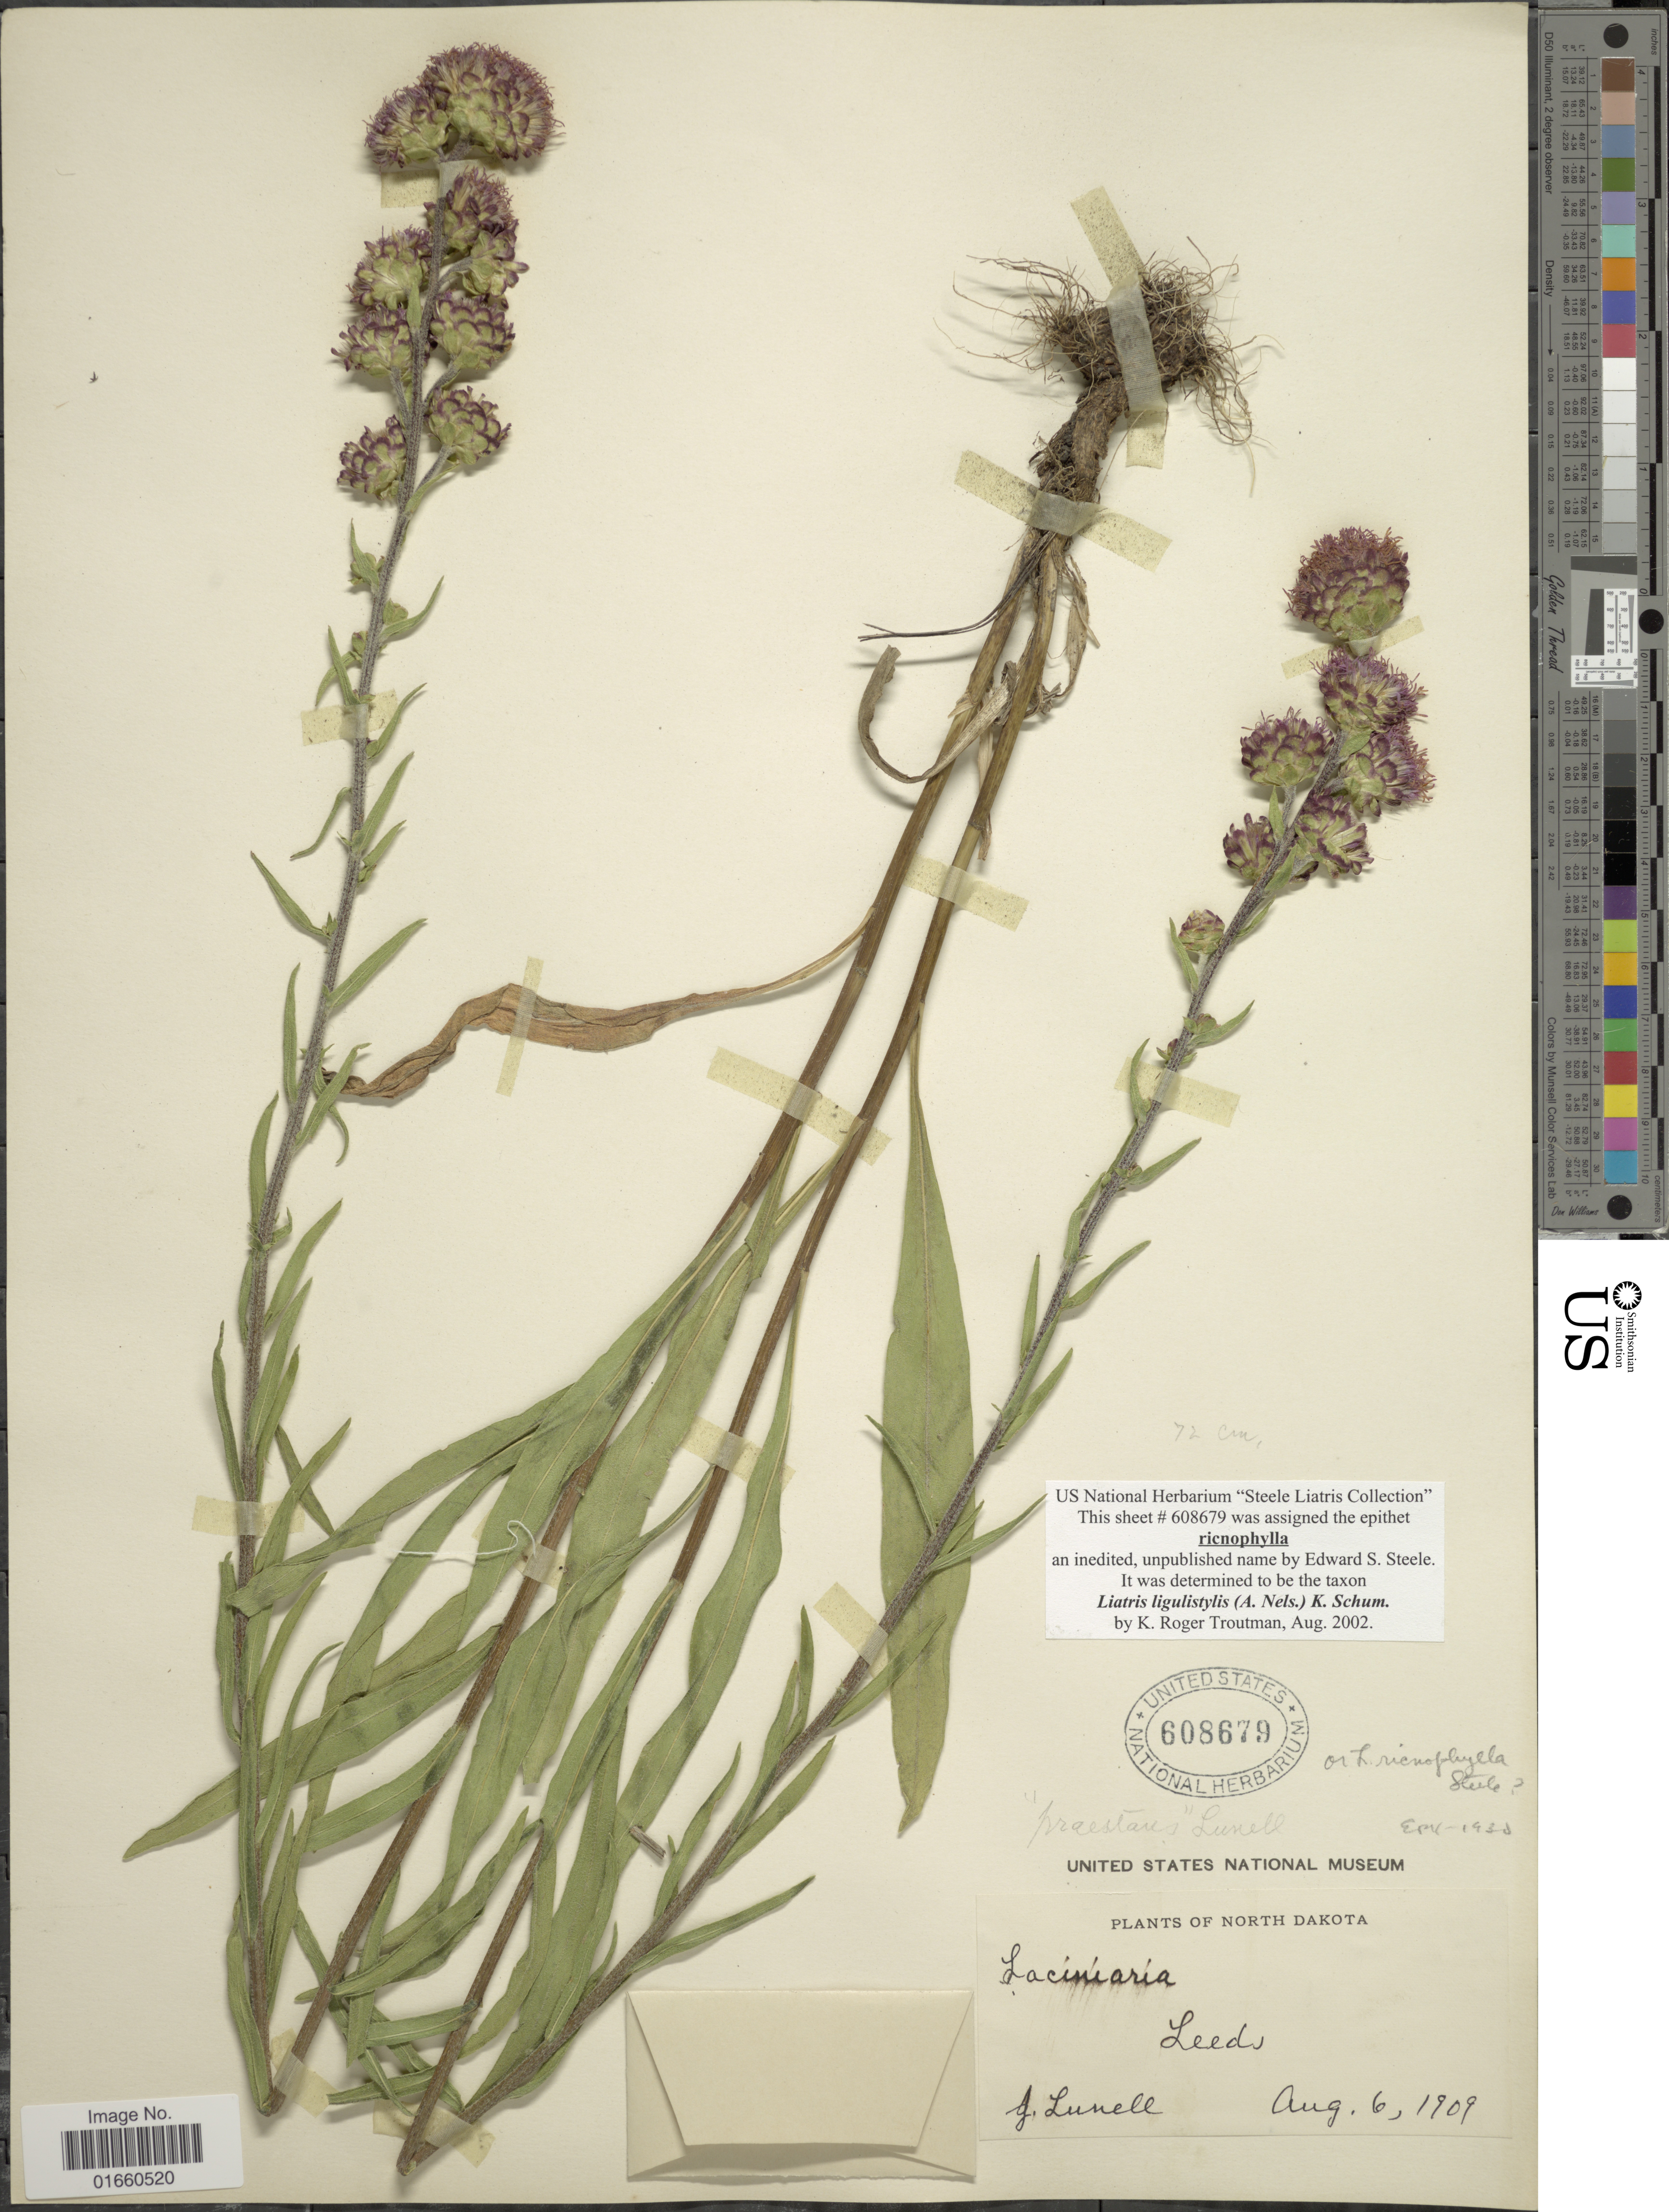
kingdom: Plantae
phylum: Tracheophyta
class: Magnoliopsida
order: Asterales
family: Asteraceae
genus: Liatris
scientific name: Liatris ligulistylis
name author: (A. Nelson) K. Schum.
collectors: J. Lunell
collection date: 1909-08-06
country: United States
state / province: North Dakota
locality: Leeds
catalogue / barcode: US 608679